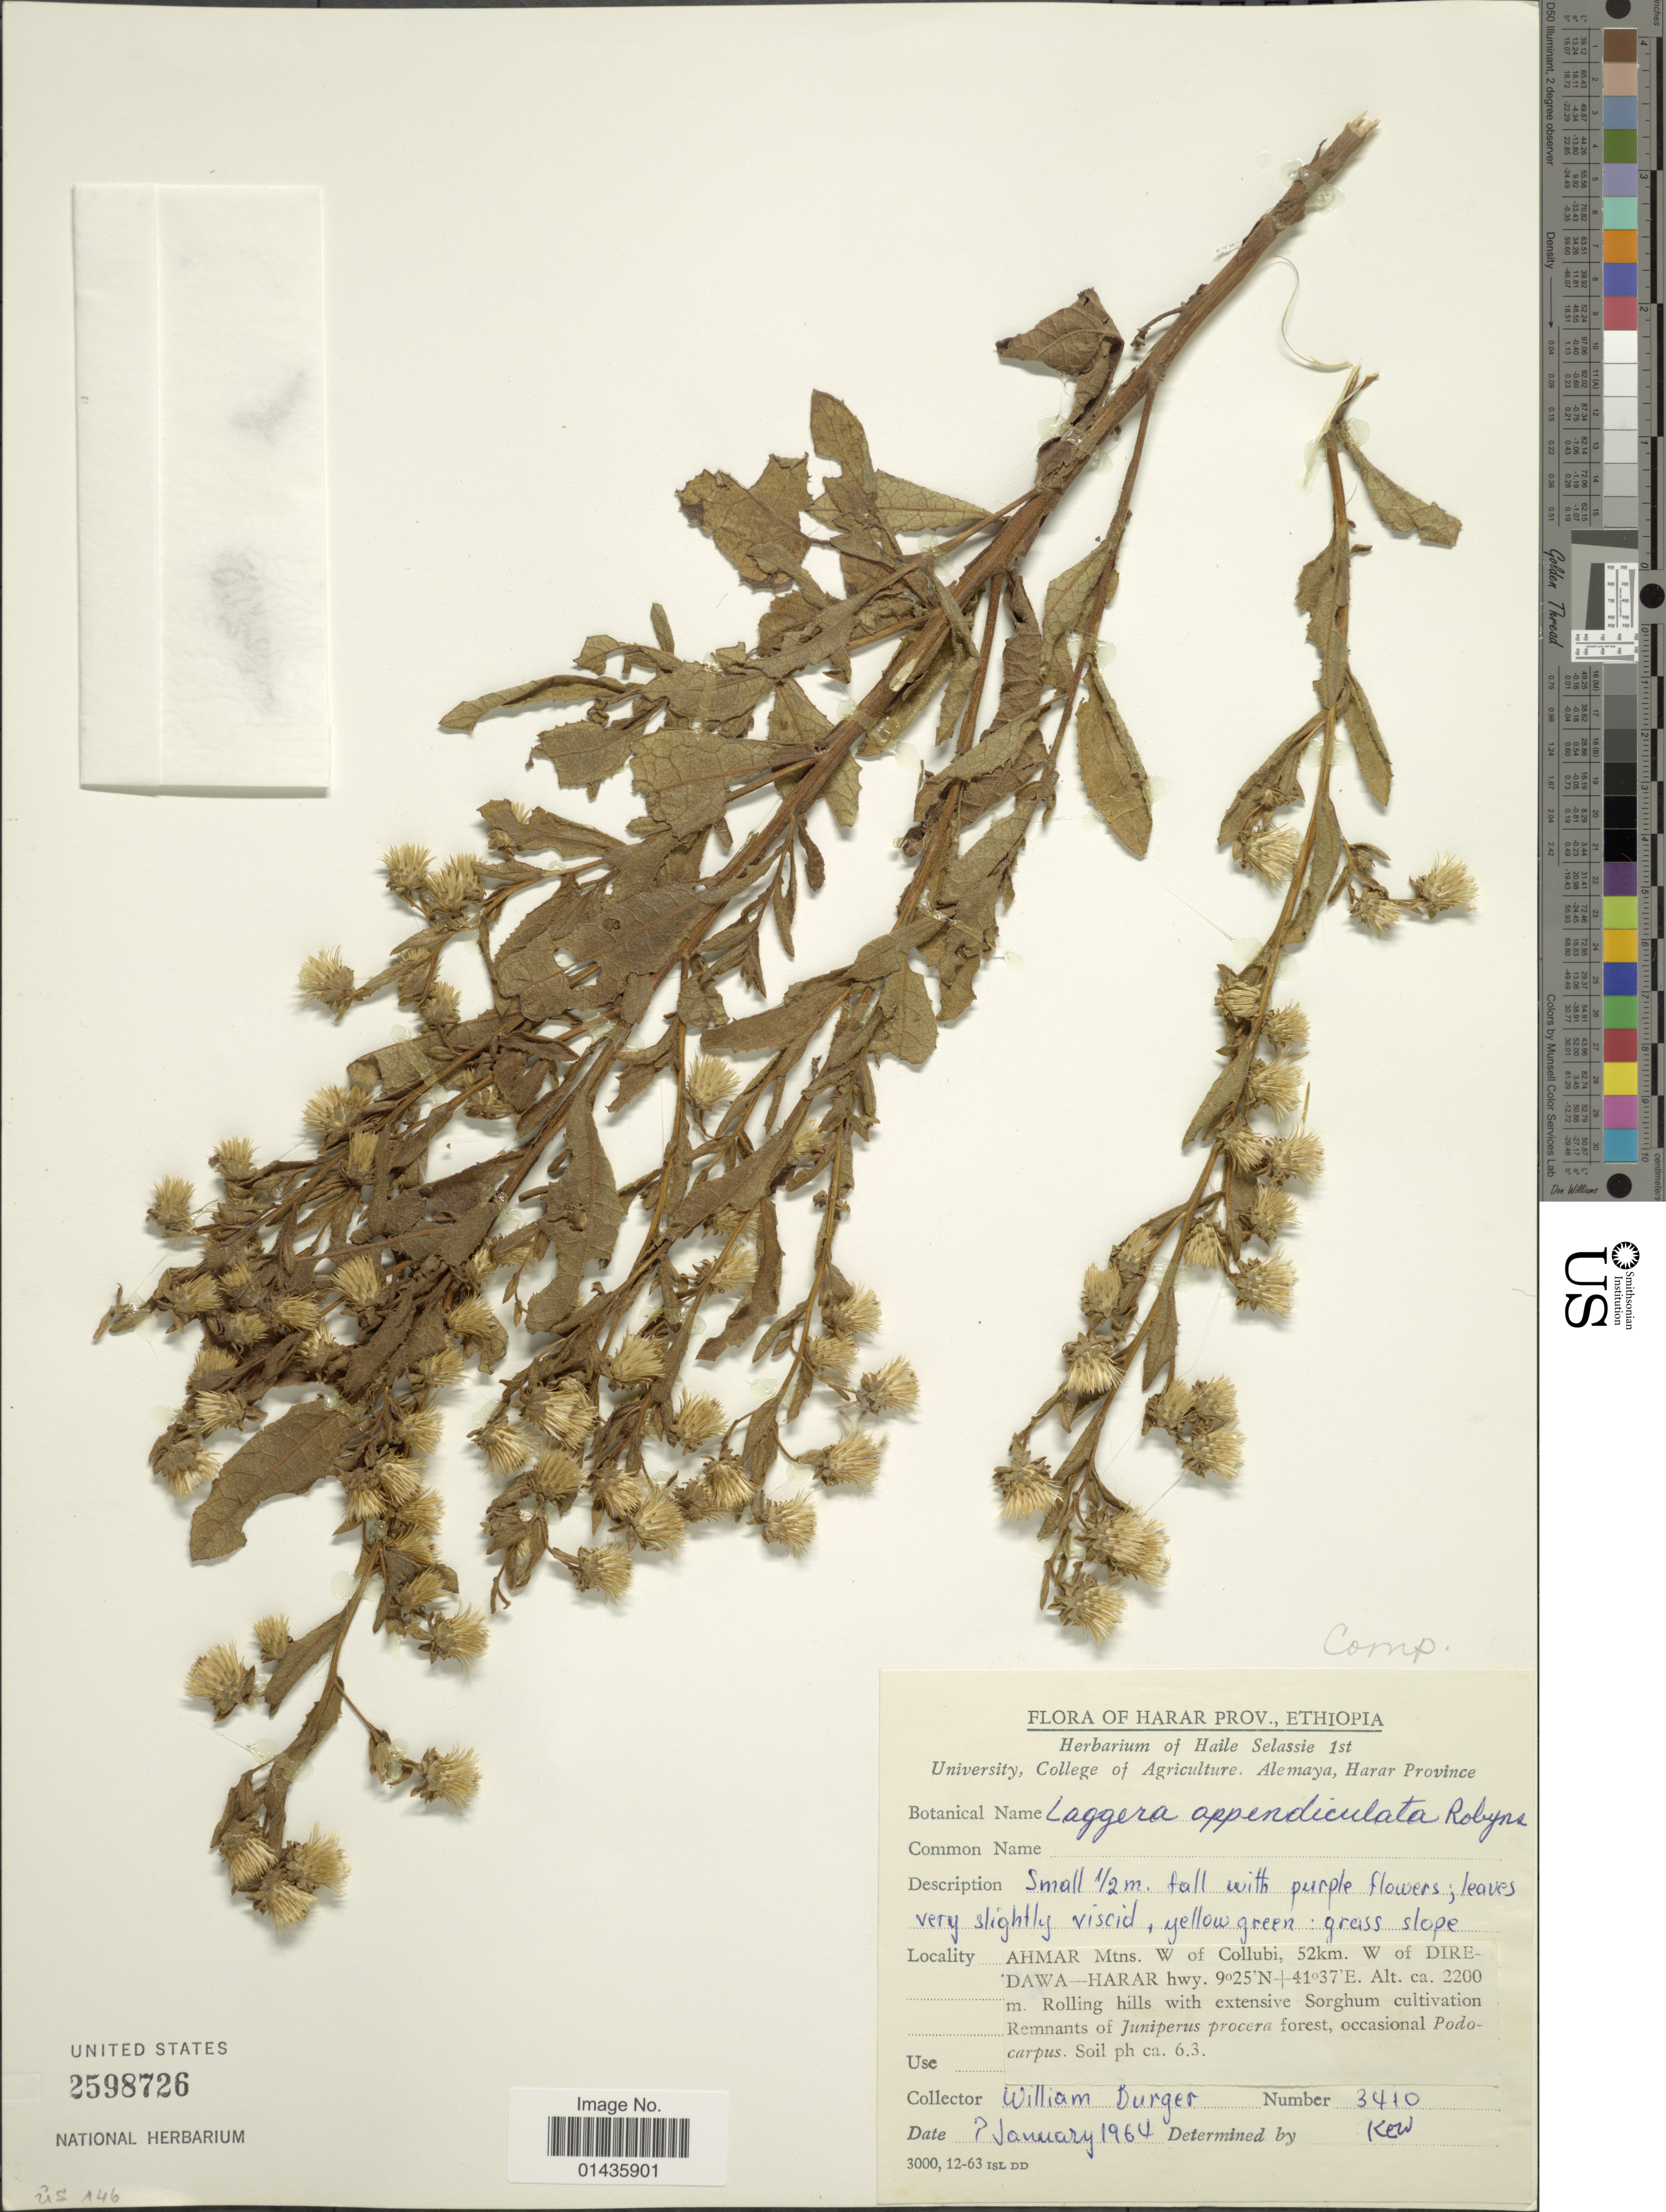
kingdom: Plantae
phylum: Tracheophyta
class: Magnoliopsida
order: Asterales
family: Asteraceae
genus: Laggera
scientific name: Laggera appendiculata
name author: Robyns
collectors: W. Burger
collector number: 3410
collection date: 1964-01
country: Ethiopia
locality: Harar Prov., Ahmar Mtns., W of Collubi, 52 km W of Dire-Dawa-Harar hwy.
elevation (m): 2200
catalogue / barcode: US 2598726